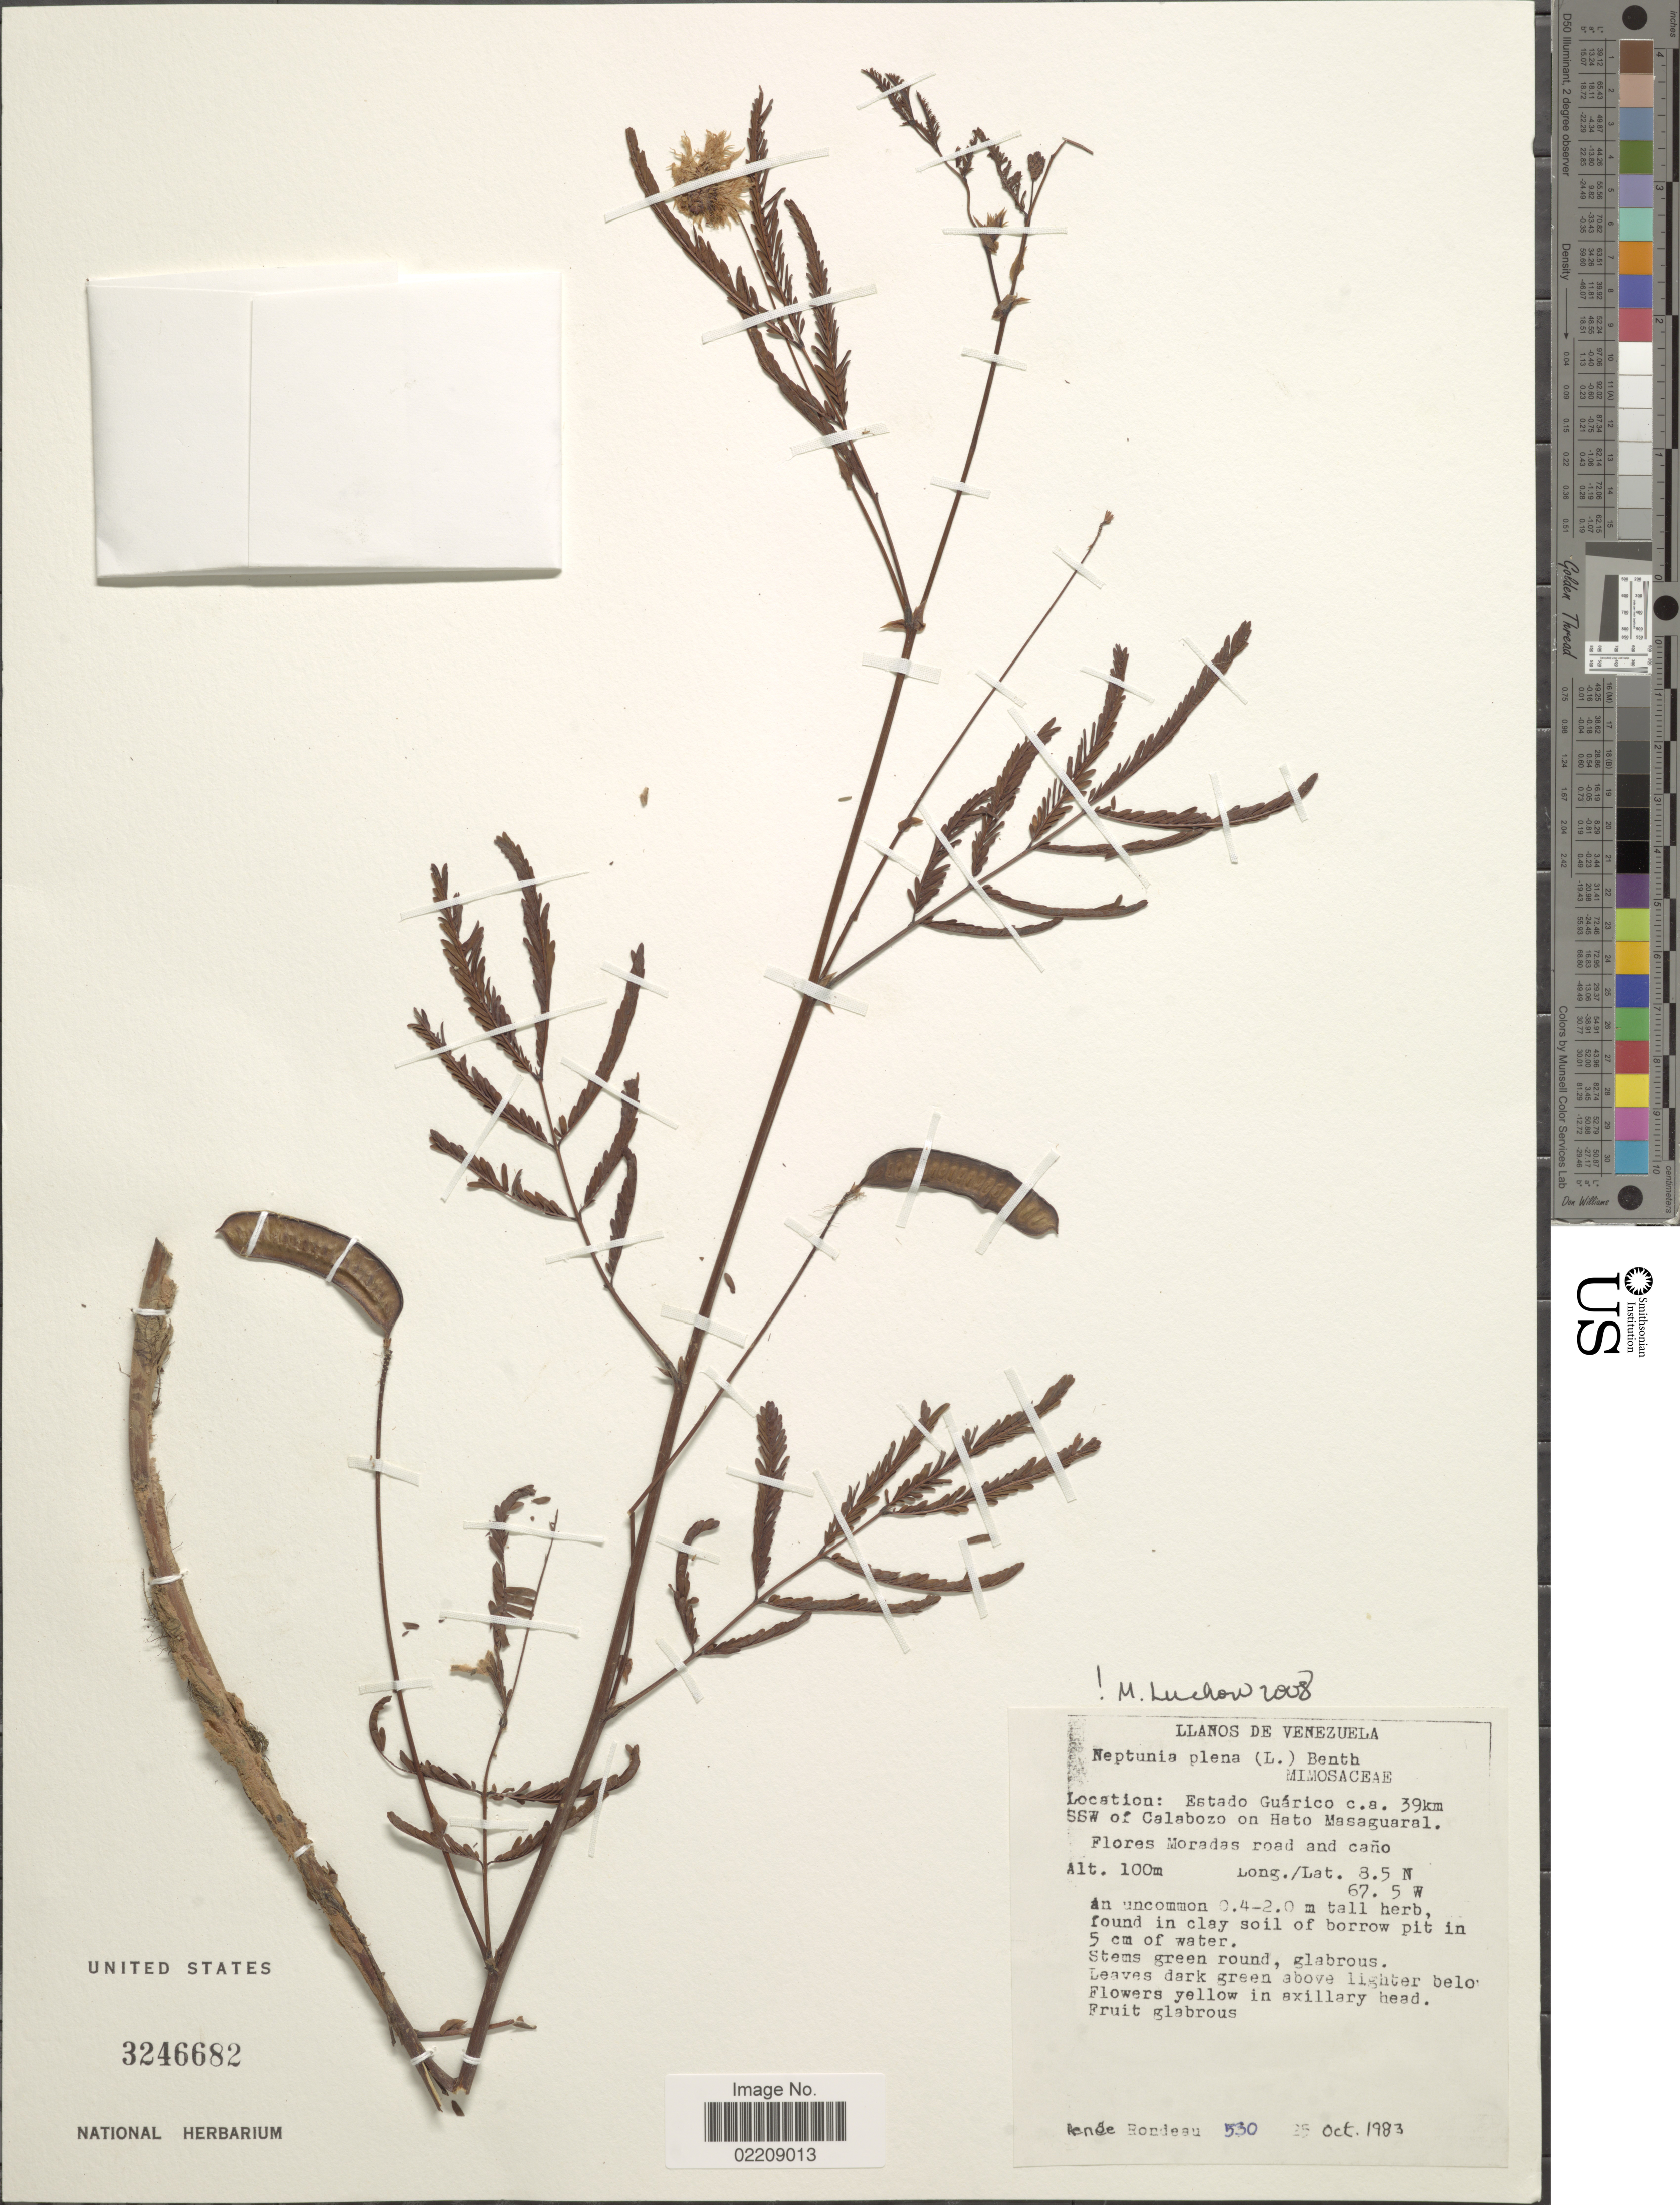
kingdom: Plantae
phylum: Tracheophyta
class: Magnoliopsida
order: Fabales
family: Fabaceae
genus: Neptunia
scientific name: Neptunia plena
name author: (L.) Benth.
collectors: R. Rondeau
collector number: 530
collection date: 1983-10-25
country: Venezuela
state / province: Guárico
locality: Ca. 39 km SSW of Calabozo on Hato Masaguaral, Flores Moradas road and Cano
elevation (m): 100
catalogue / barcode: US 3246682